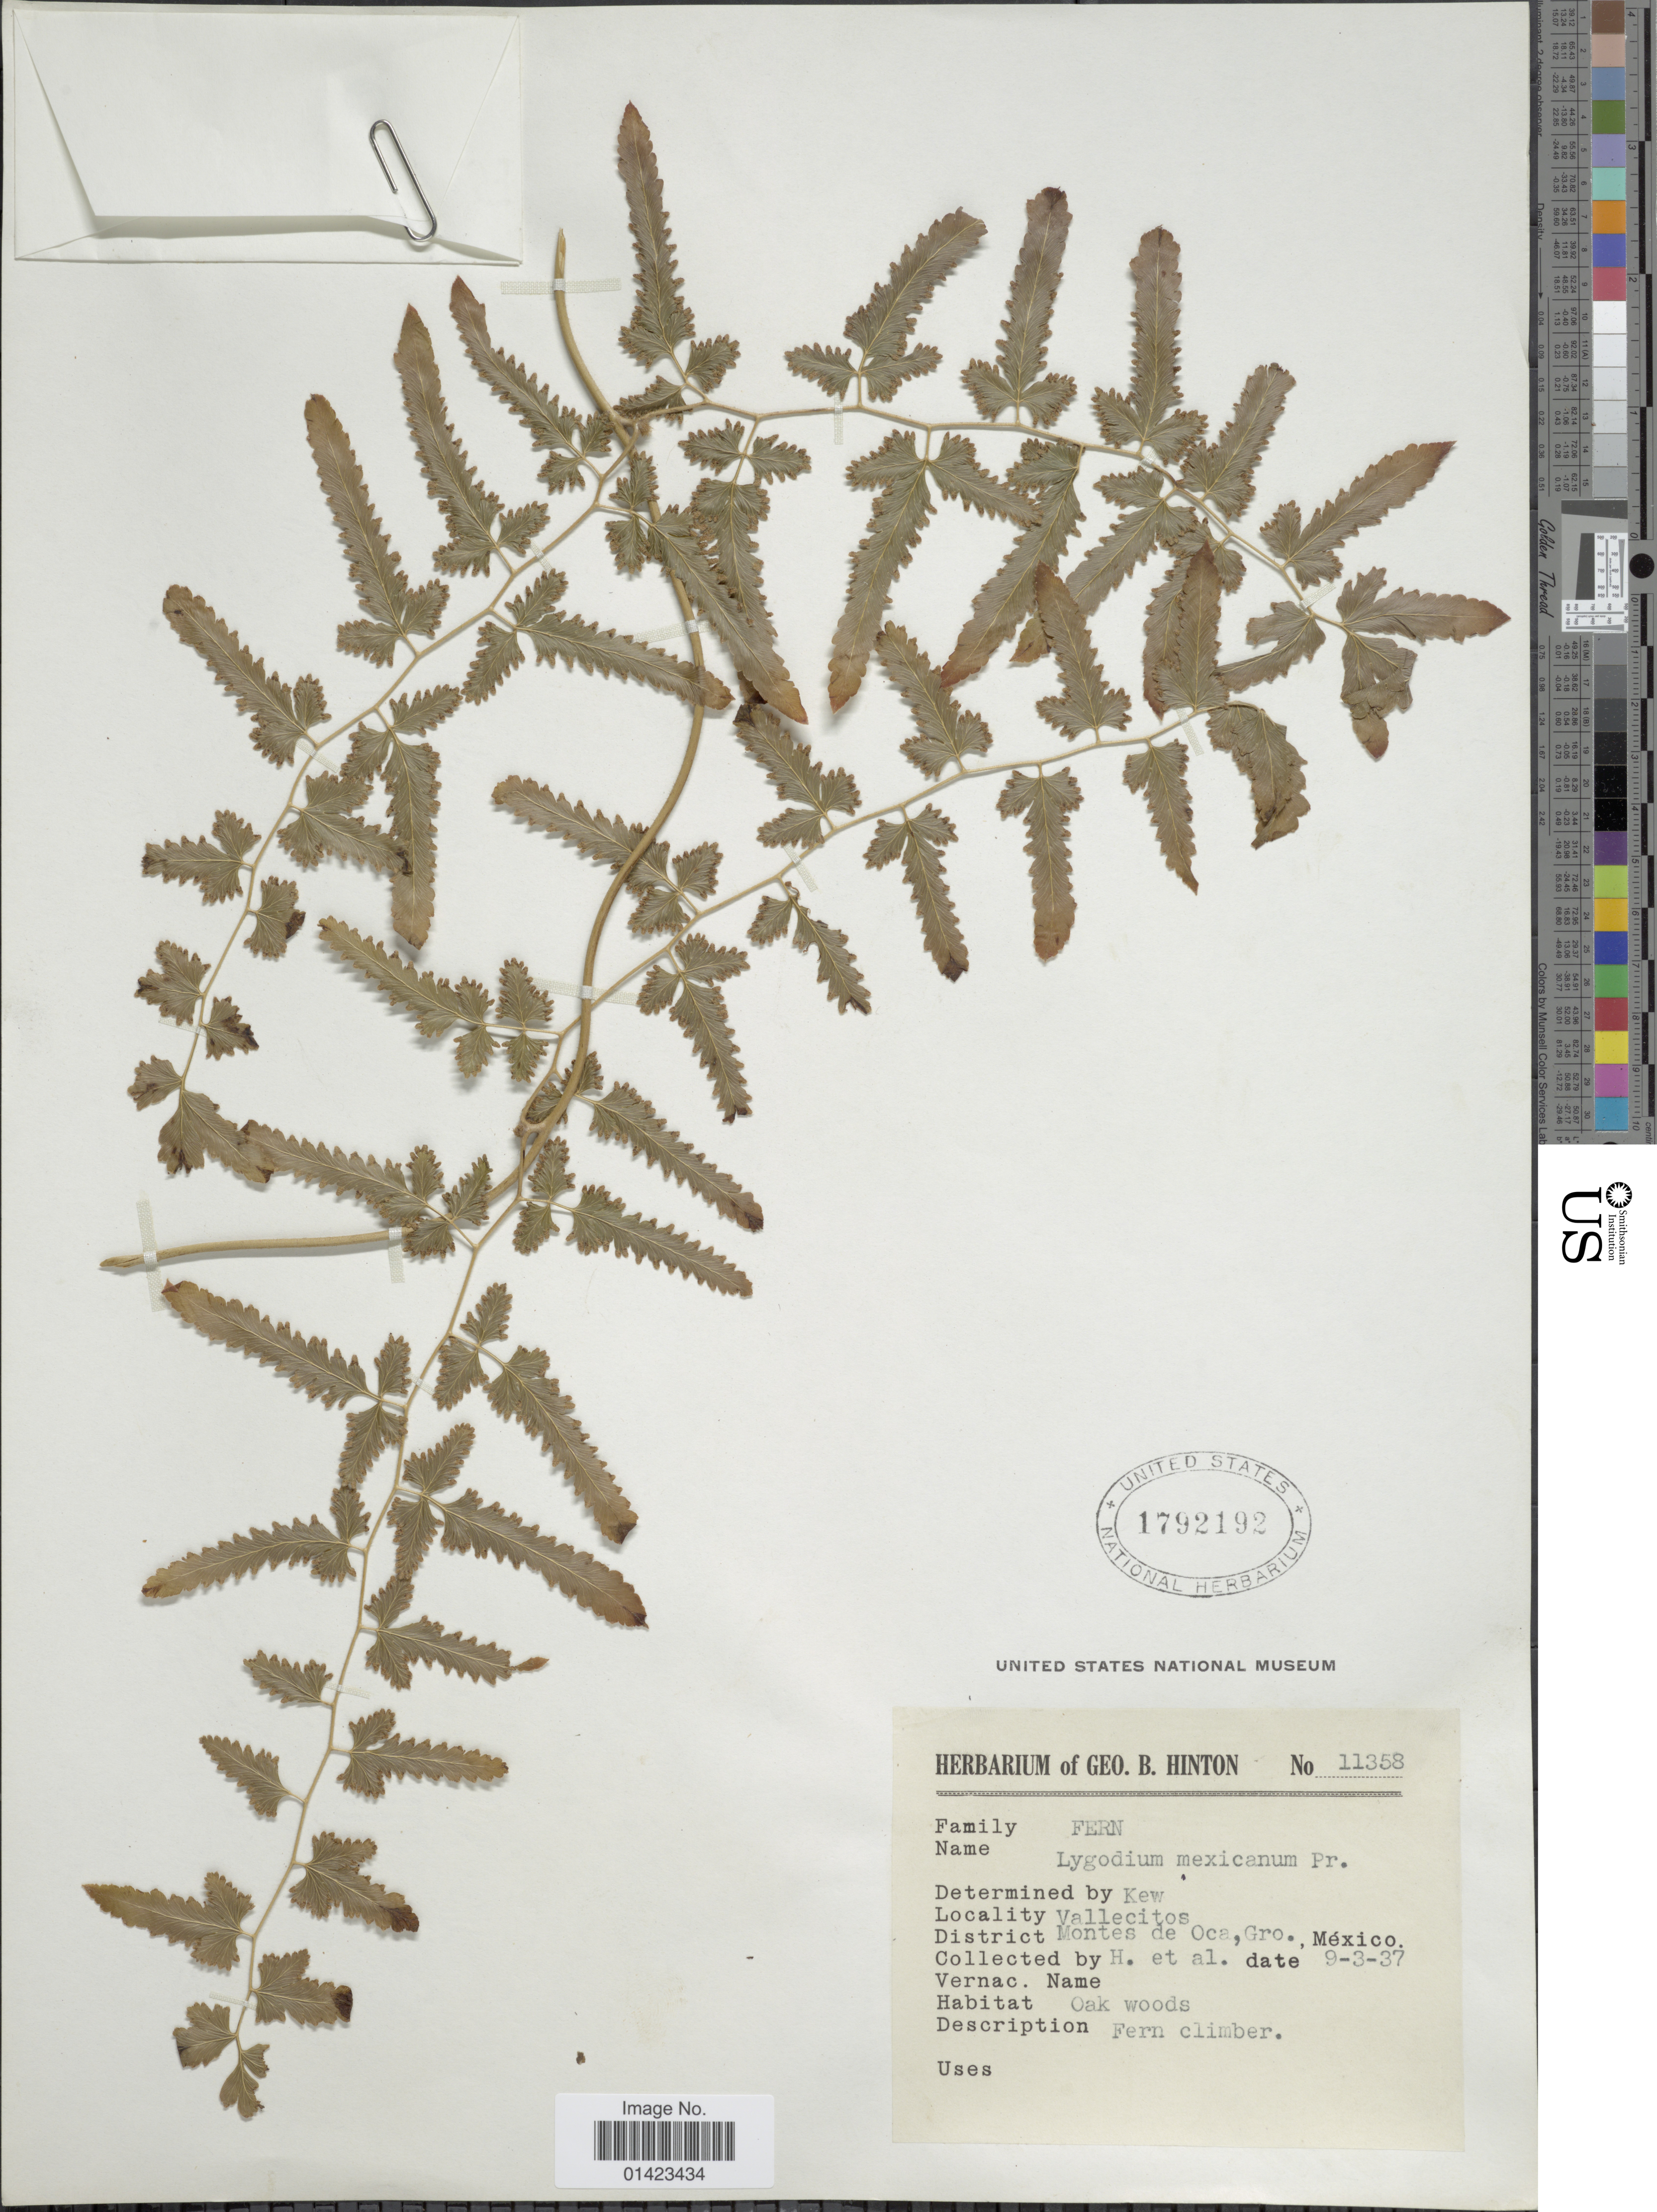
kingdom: Plantae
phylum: Tracheophyta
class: Polypodiopsida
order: Schizaeales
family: Lygodiaceae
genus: Lygodium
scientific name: Lygodium venustum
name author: Sw.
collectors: G. B. Hinton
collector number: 11358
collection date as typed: Transcribed d/m/y: 9/3/37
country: Mexico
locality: Montes de Oca, Gro, México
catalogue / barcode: US 1792192